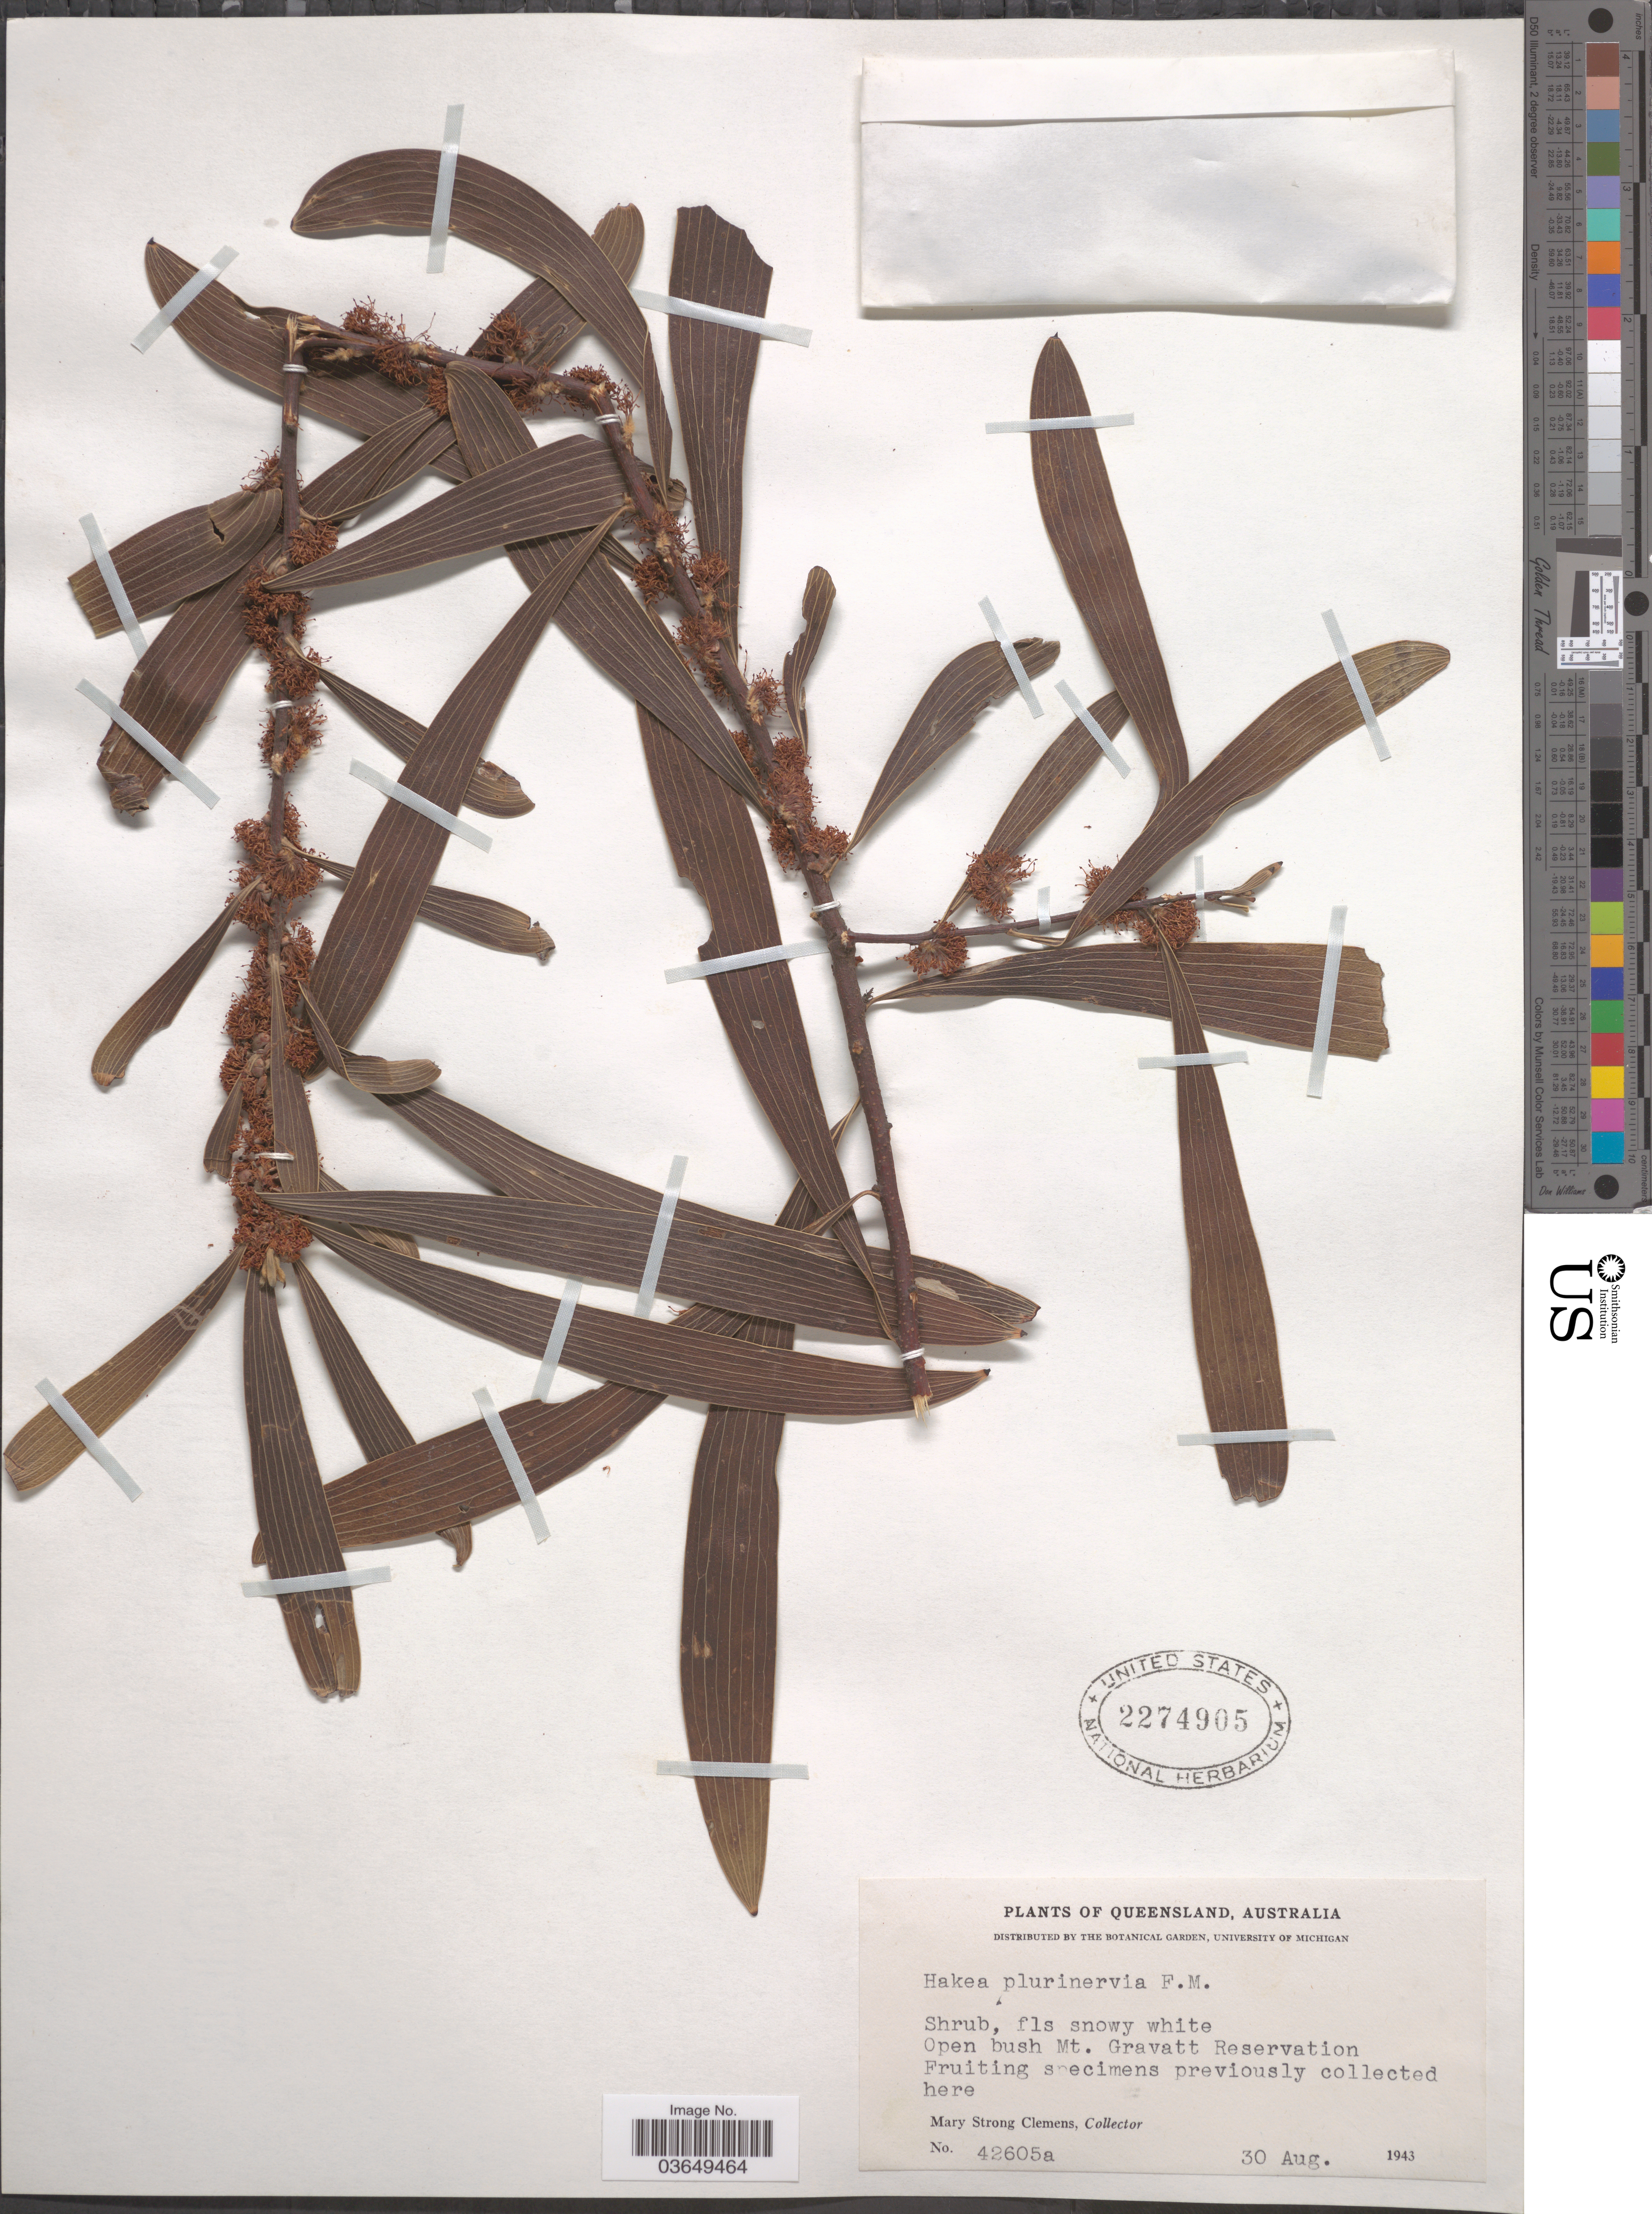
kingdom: Plantae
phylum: Tracheophyta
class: Magnoliopsida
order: Proteales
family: Proteaceae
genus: Hakea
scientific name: Hakea plurinervia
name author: F. Muell. ex Benth.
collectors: M. S. Clemens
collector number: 42605a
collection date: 1943-08-30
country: Australia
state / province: Queensland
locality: Open bush Mt. Gravatt Reservation.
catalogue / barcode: US 2274905